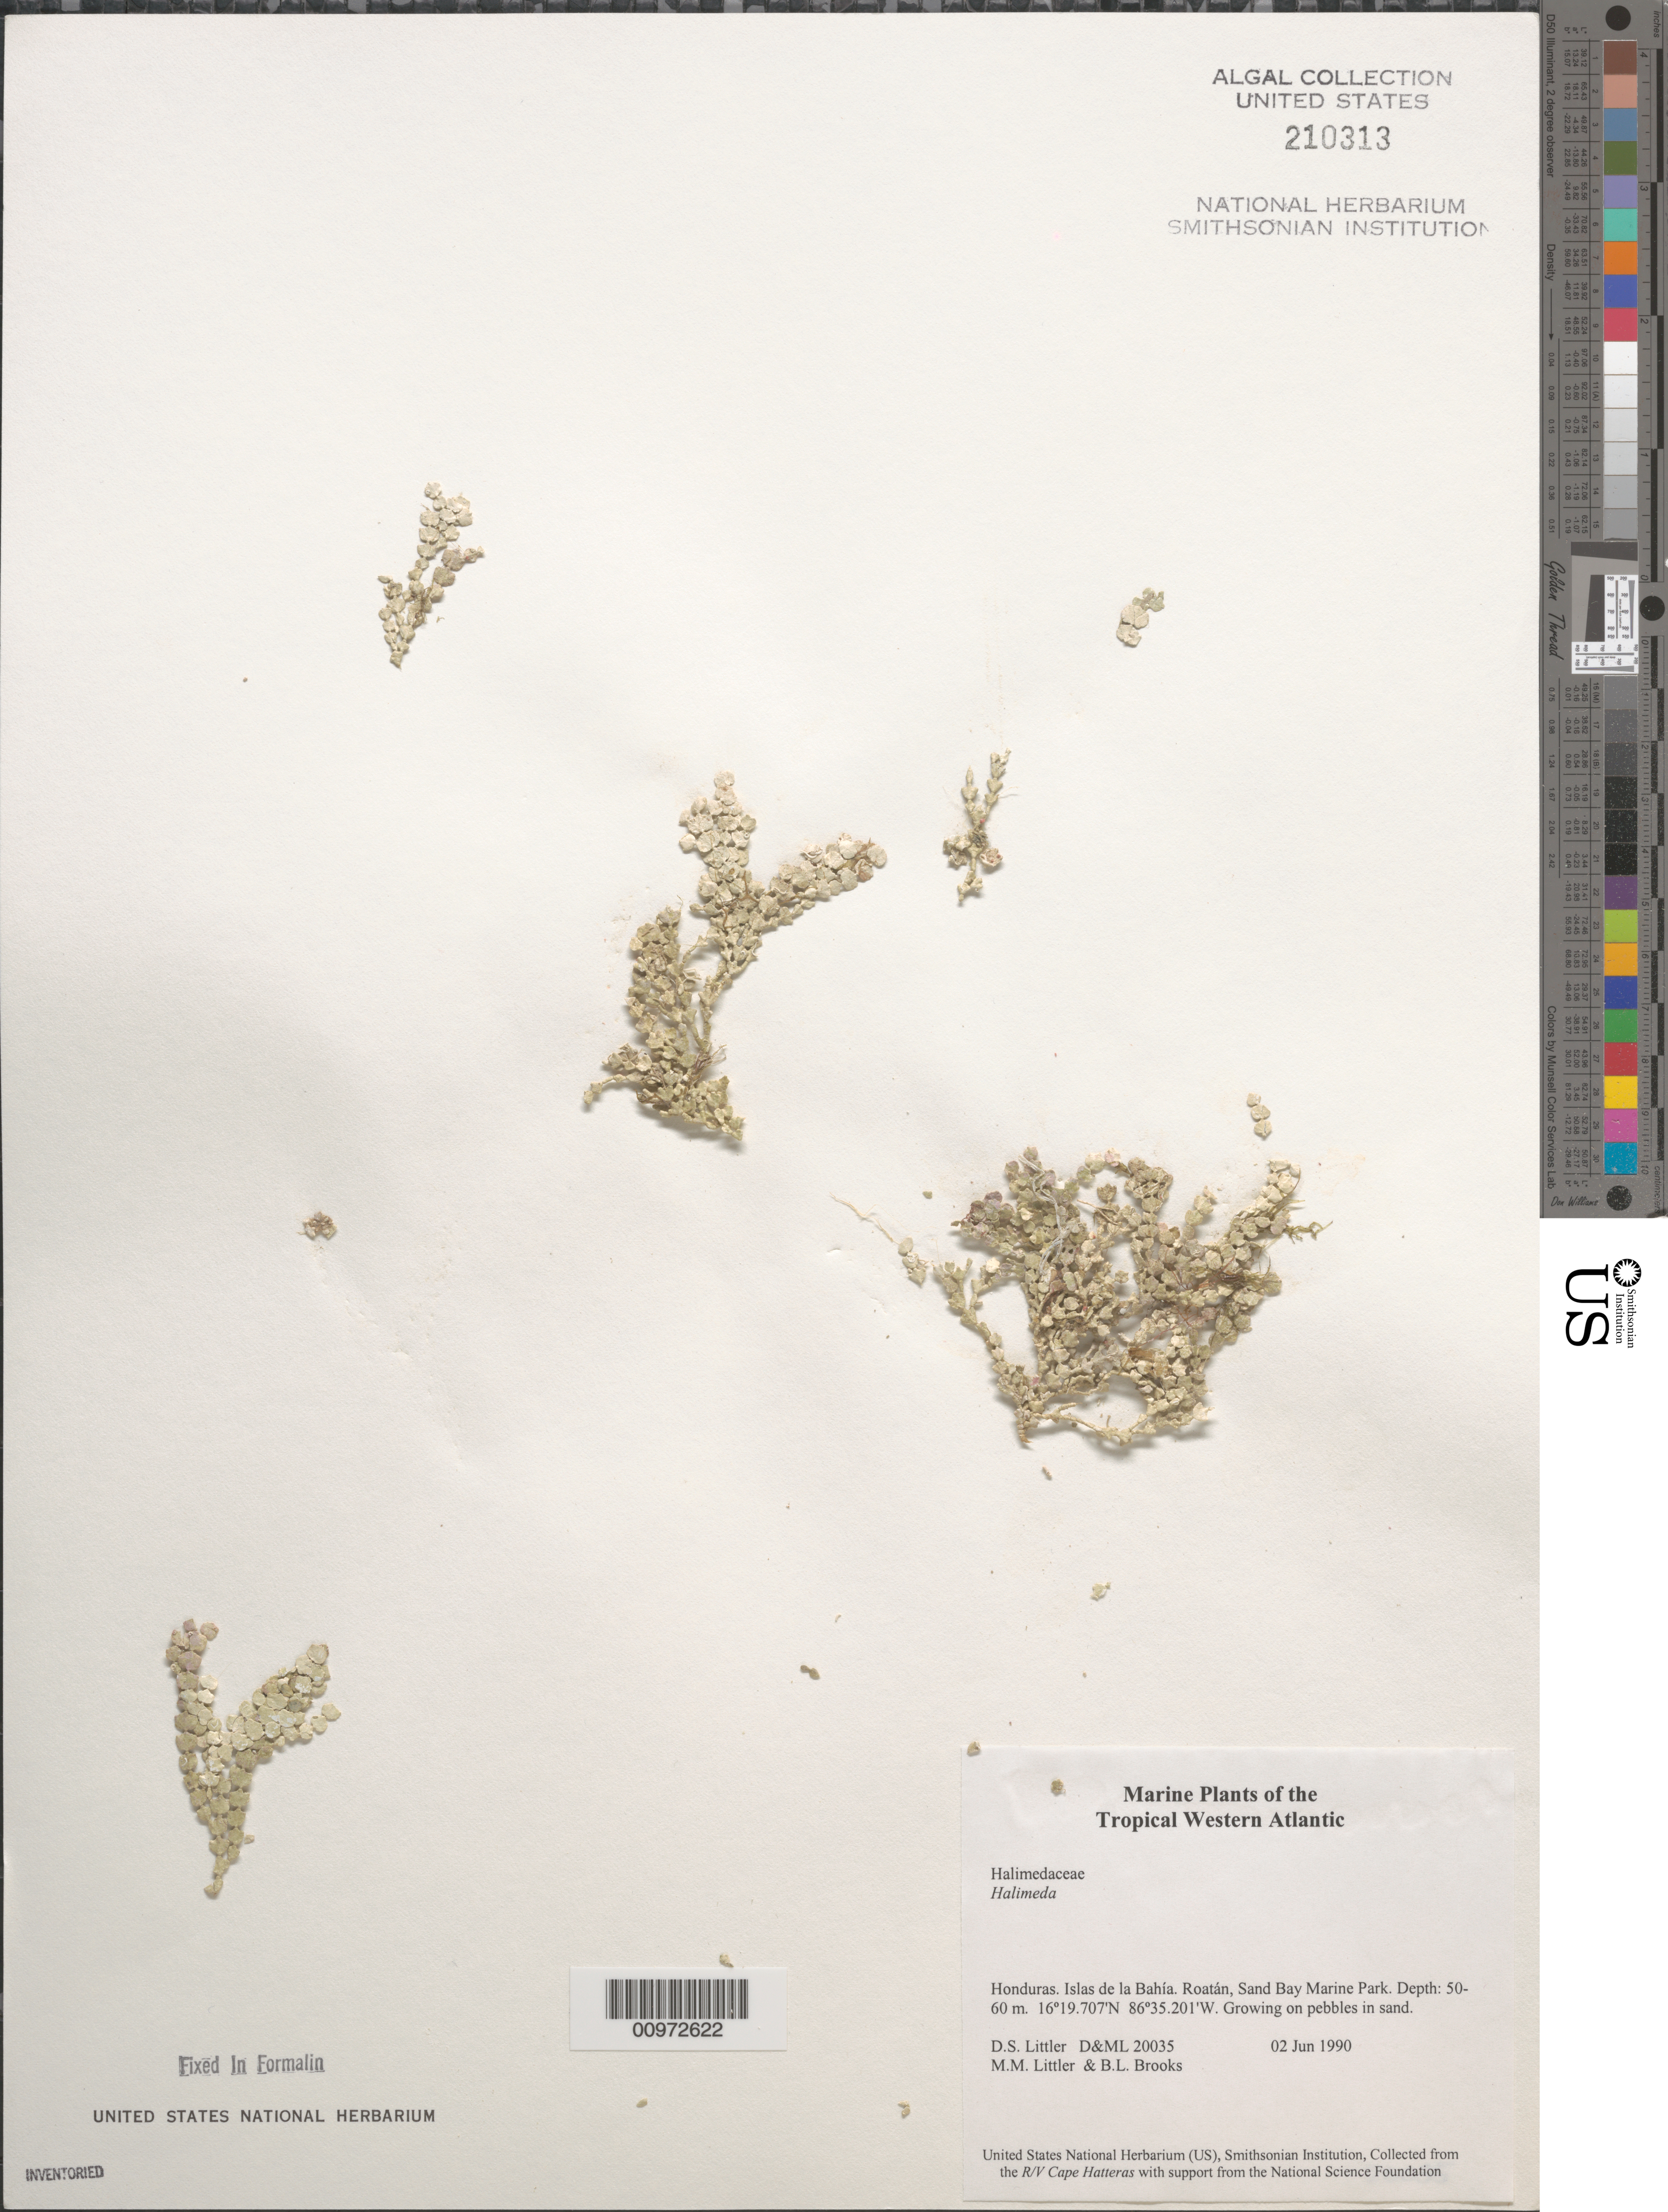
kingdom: Plantae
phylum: Chlorophyta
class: Ulvophyceae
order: Bryopsidales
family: Halimedaceae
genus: Halimeda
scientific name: Halimeda sp.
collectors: D. S. Littler, M. M. Littler & B. Brooks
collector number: D&ML 20035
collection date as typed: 02 Jun 1990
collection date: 1990-06-02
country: Honduras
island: Roatan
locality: Sand Bay Marine Park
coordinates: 16 19.707'N, 86 35.201'W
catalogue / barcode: US 210313